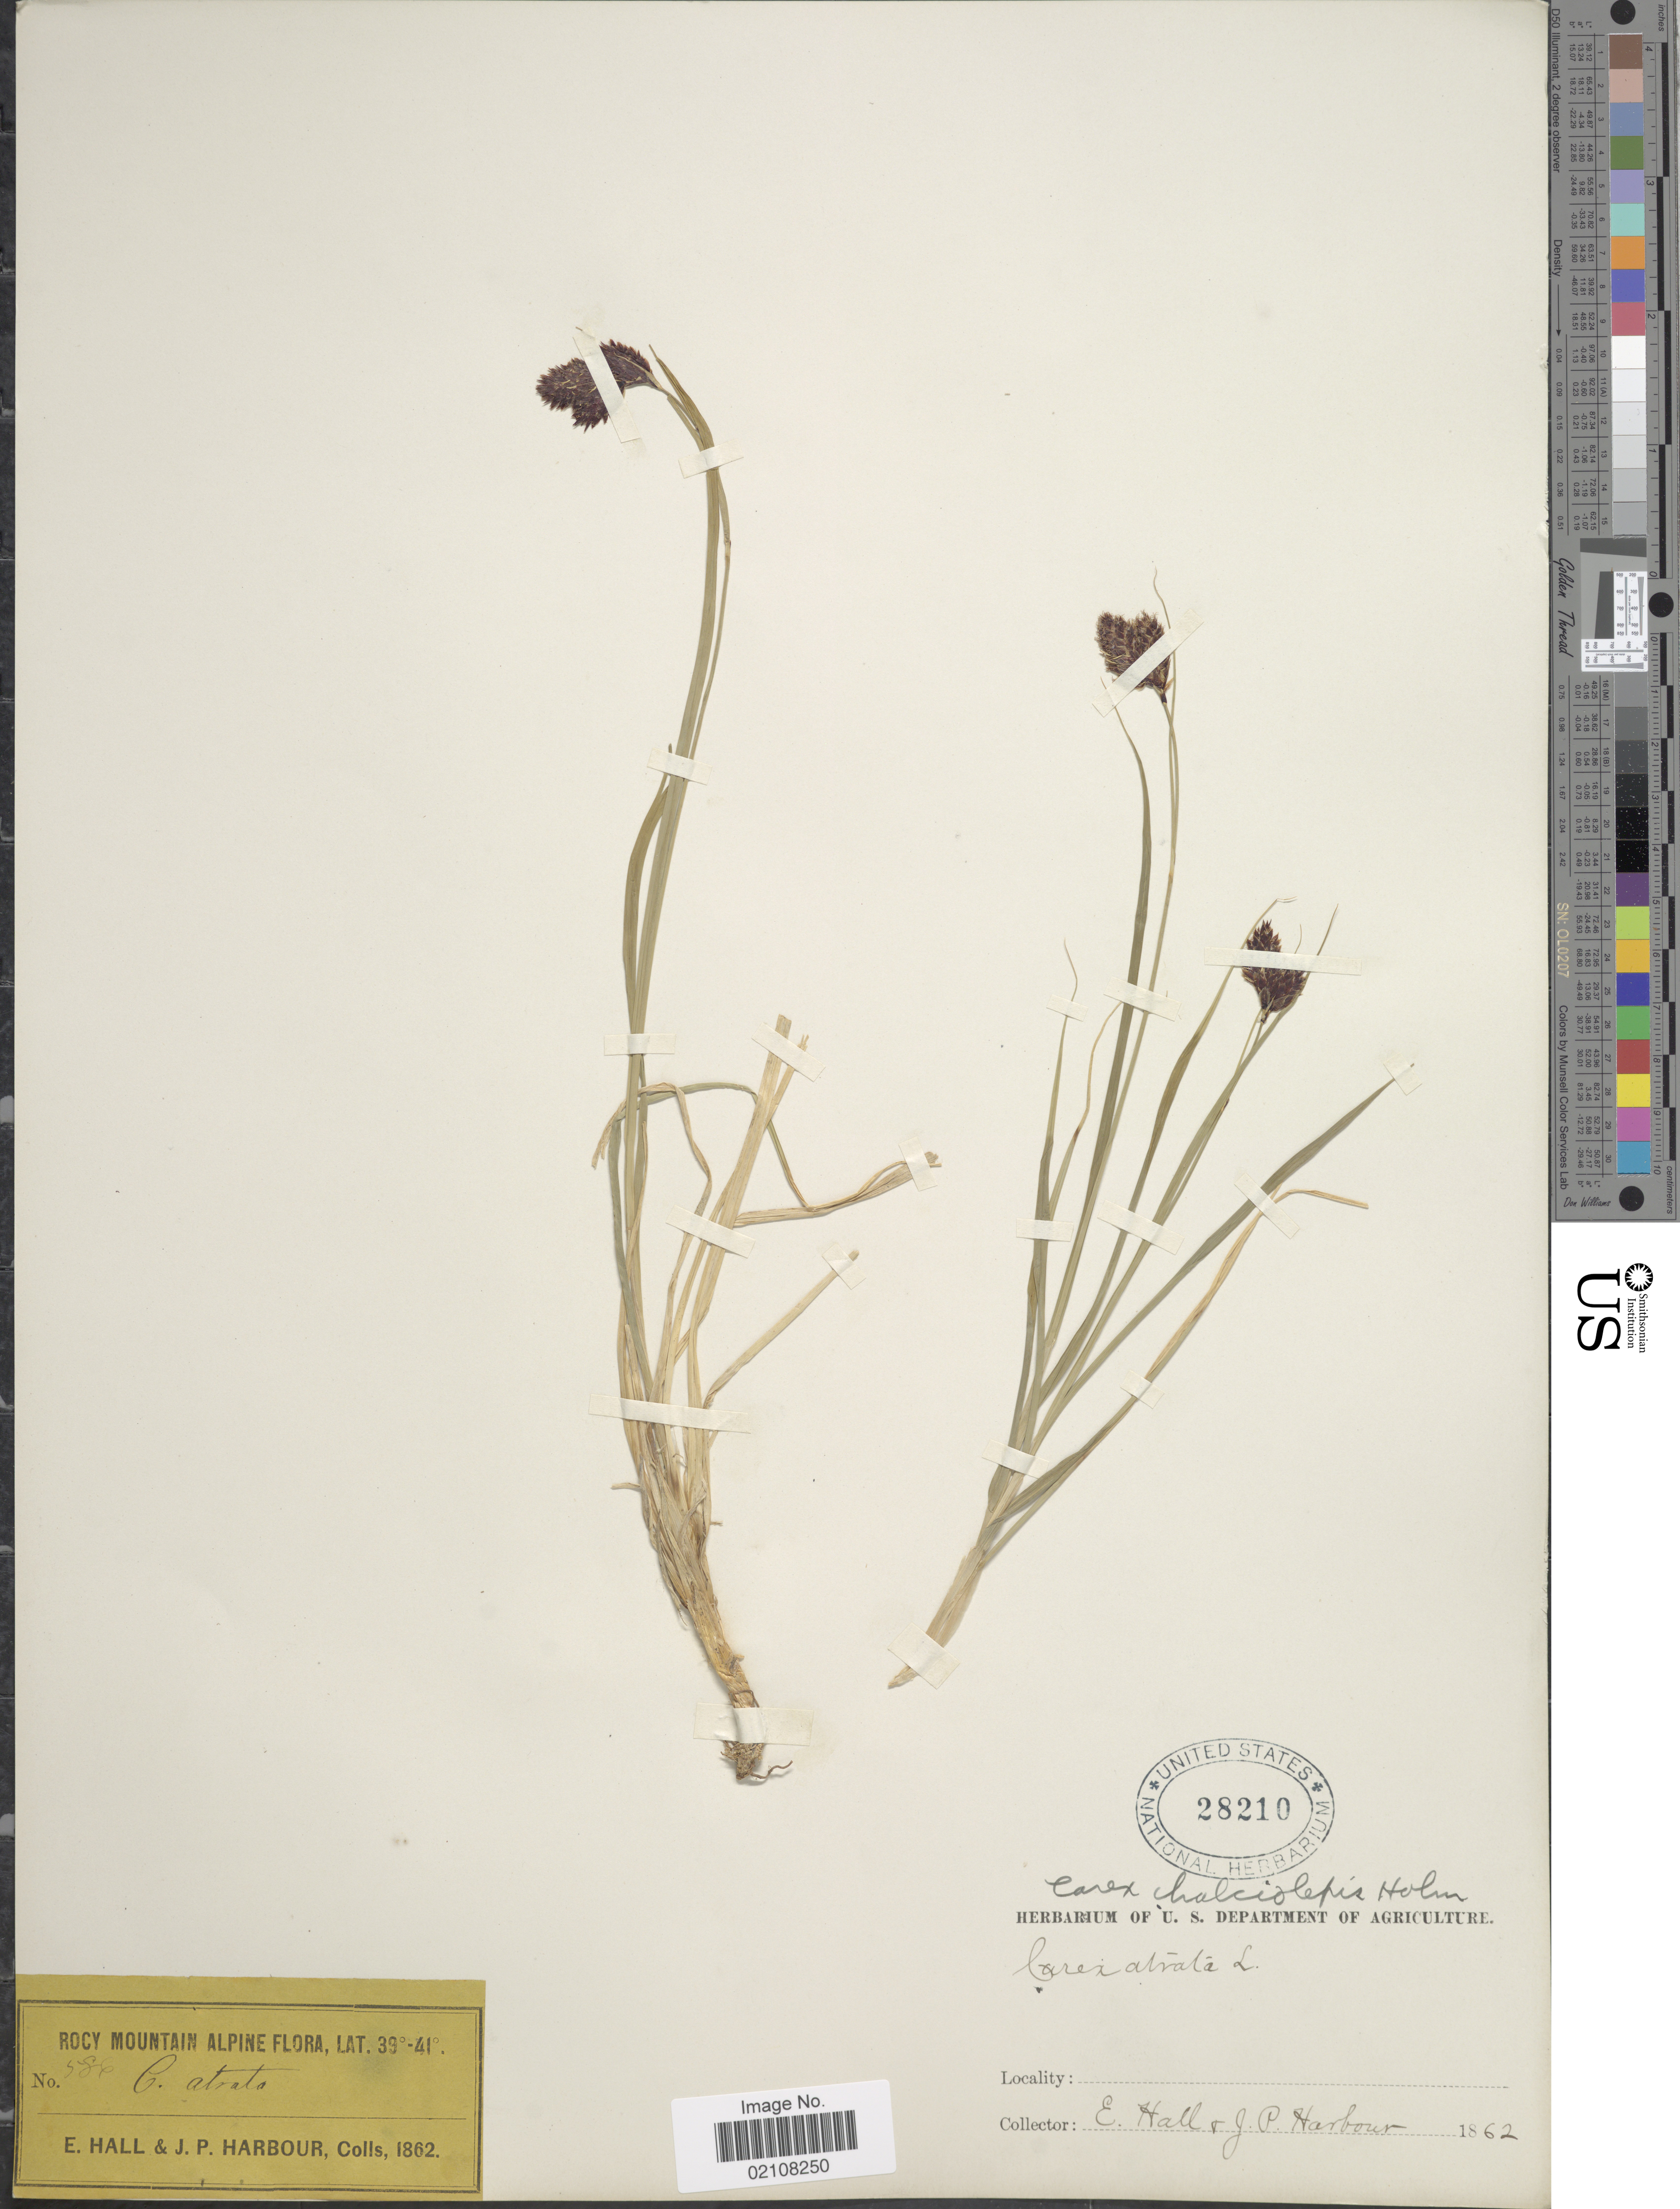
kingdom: Plantae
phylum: Tracheophyta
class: Liliopsida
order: Poales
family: Cyperaceae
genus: Carex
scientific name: Carex chalciolepis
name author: Holm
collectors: E. Hall & J. Harbour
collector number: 584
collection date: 1862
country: United States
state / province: Colorado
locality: Rocky Mtns. Alpine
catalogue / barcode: US 28210